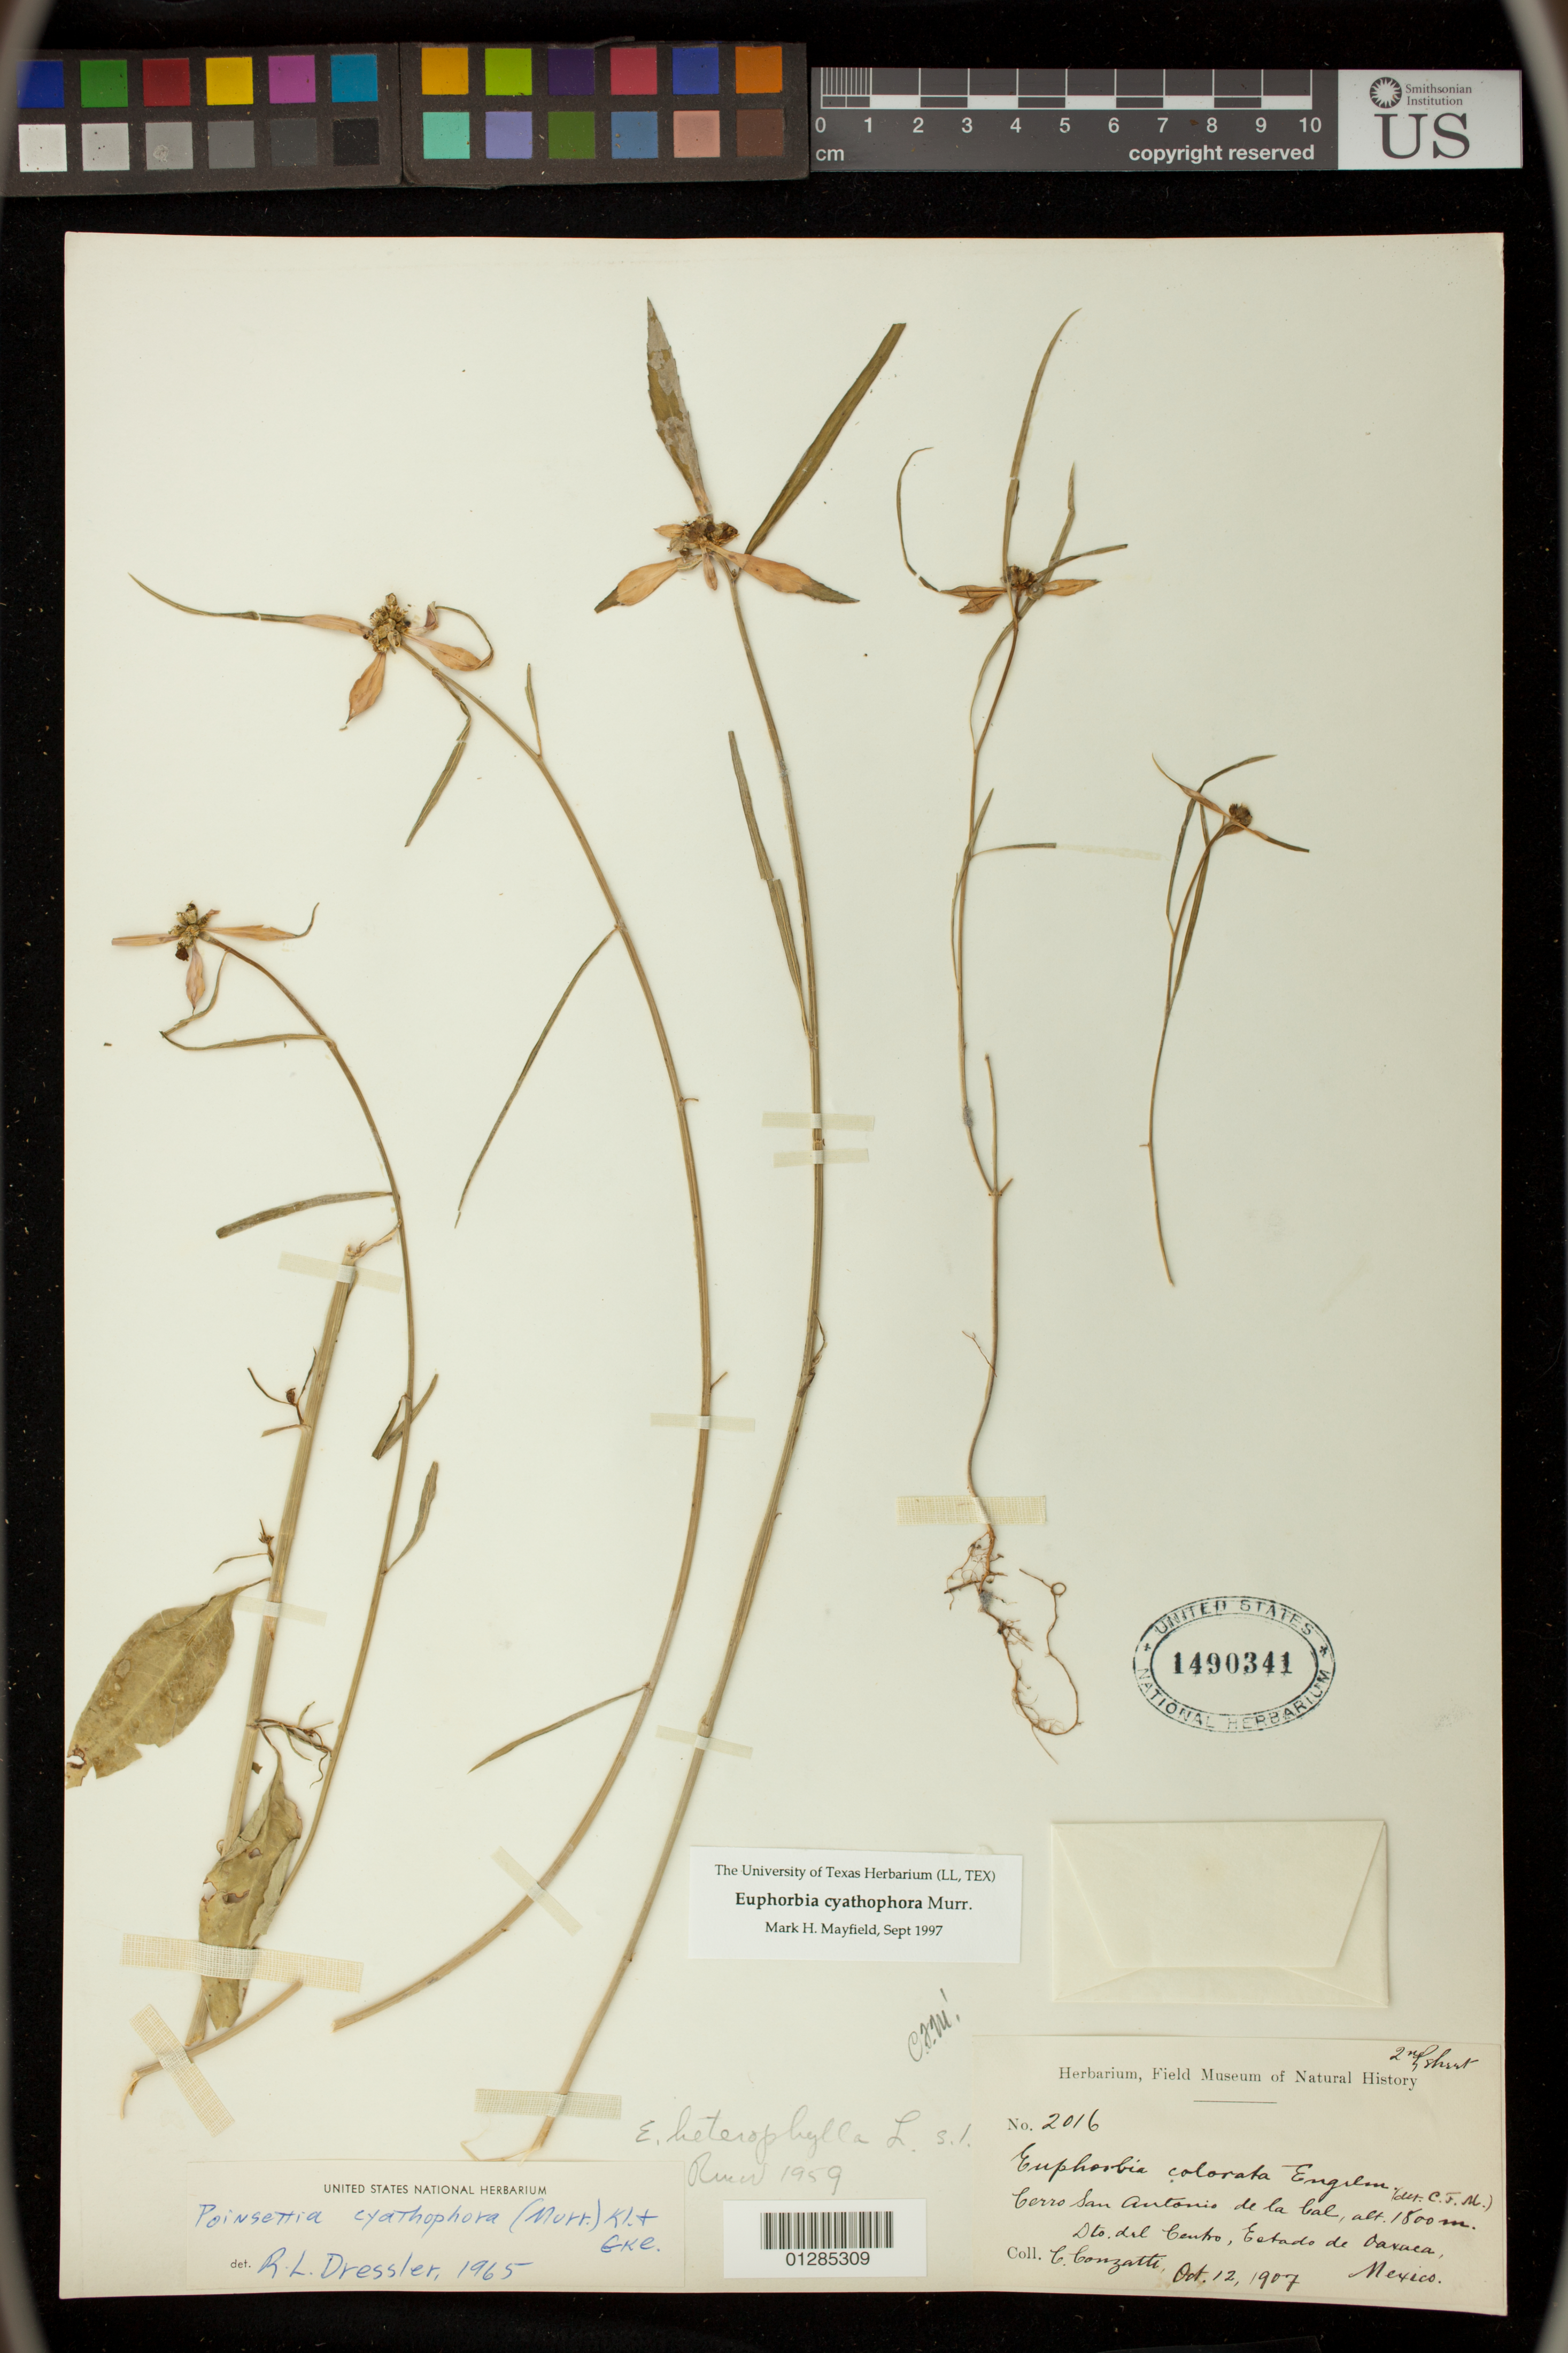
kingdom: Plantae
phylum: Tracheophyta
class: Magnoliopsida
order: Malpighiales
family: Euphorbiaceae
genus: Euphorbia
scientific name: Euphorbia heterophylla var. cyathophora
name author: (Murr.) Griseb.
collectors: C. Conzatti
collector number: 2016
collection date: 1907-10-12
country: Mexico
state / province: Oaxaca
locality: Cerro San Antonio de la Cal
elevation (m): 1800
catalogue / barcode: US 1490341